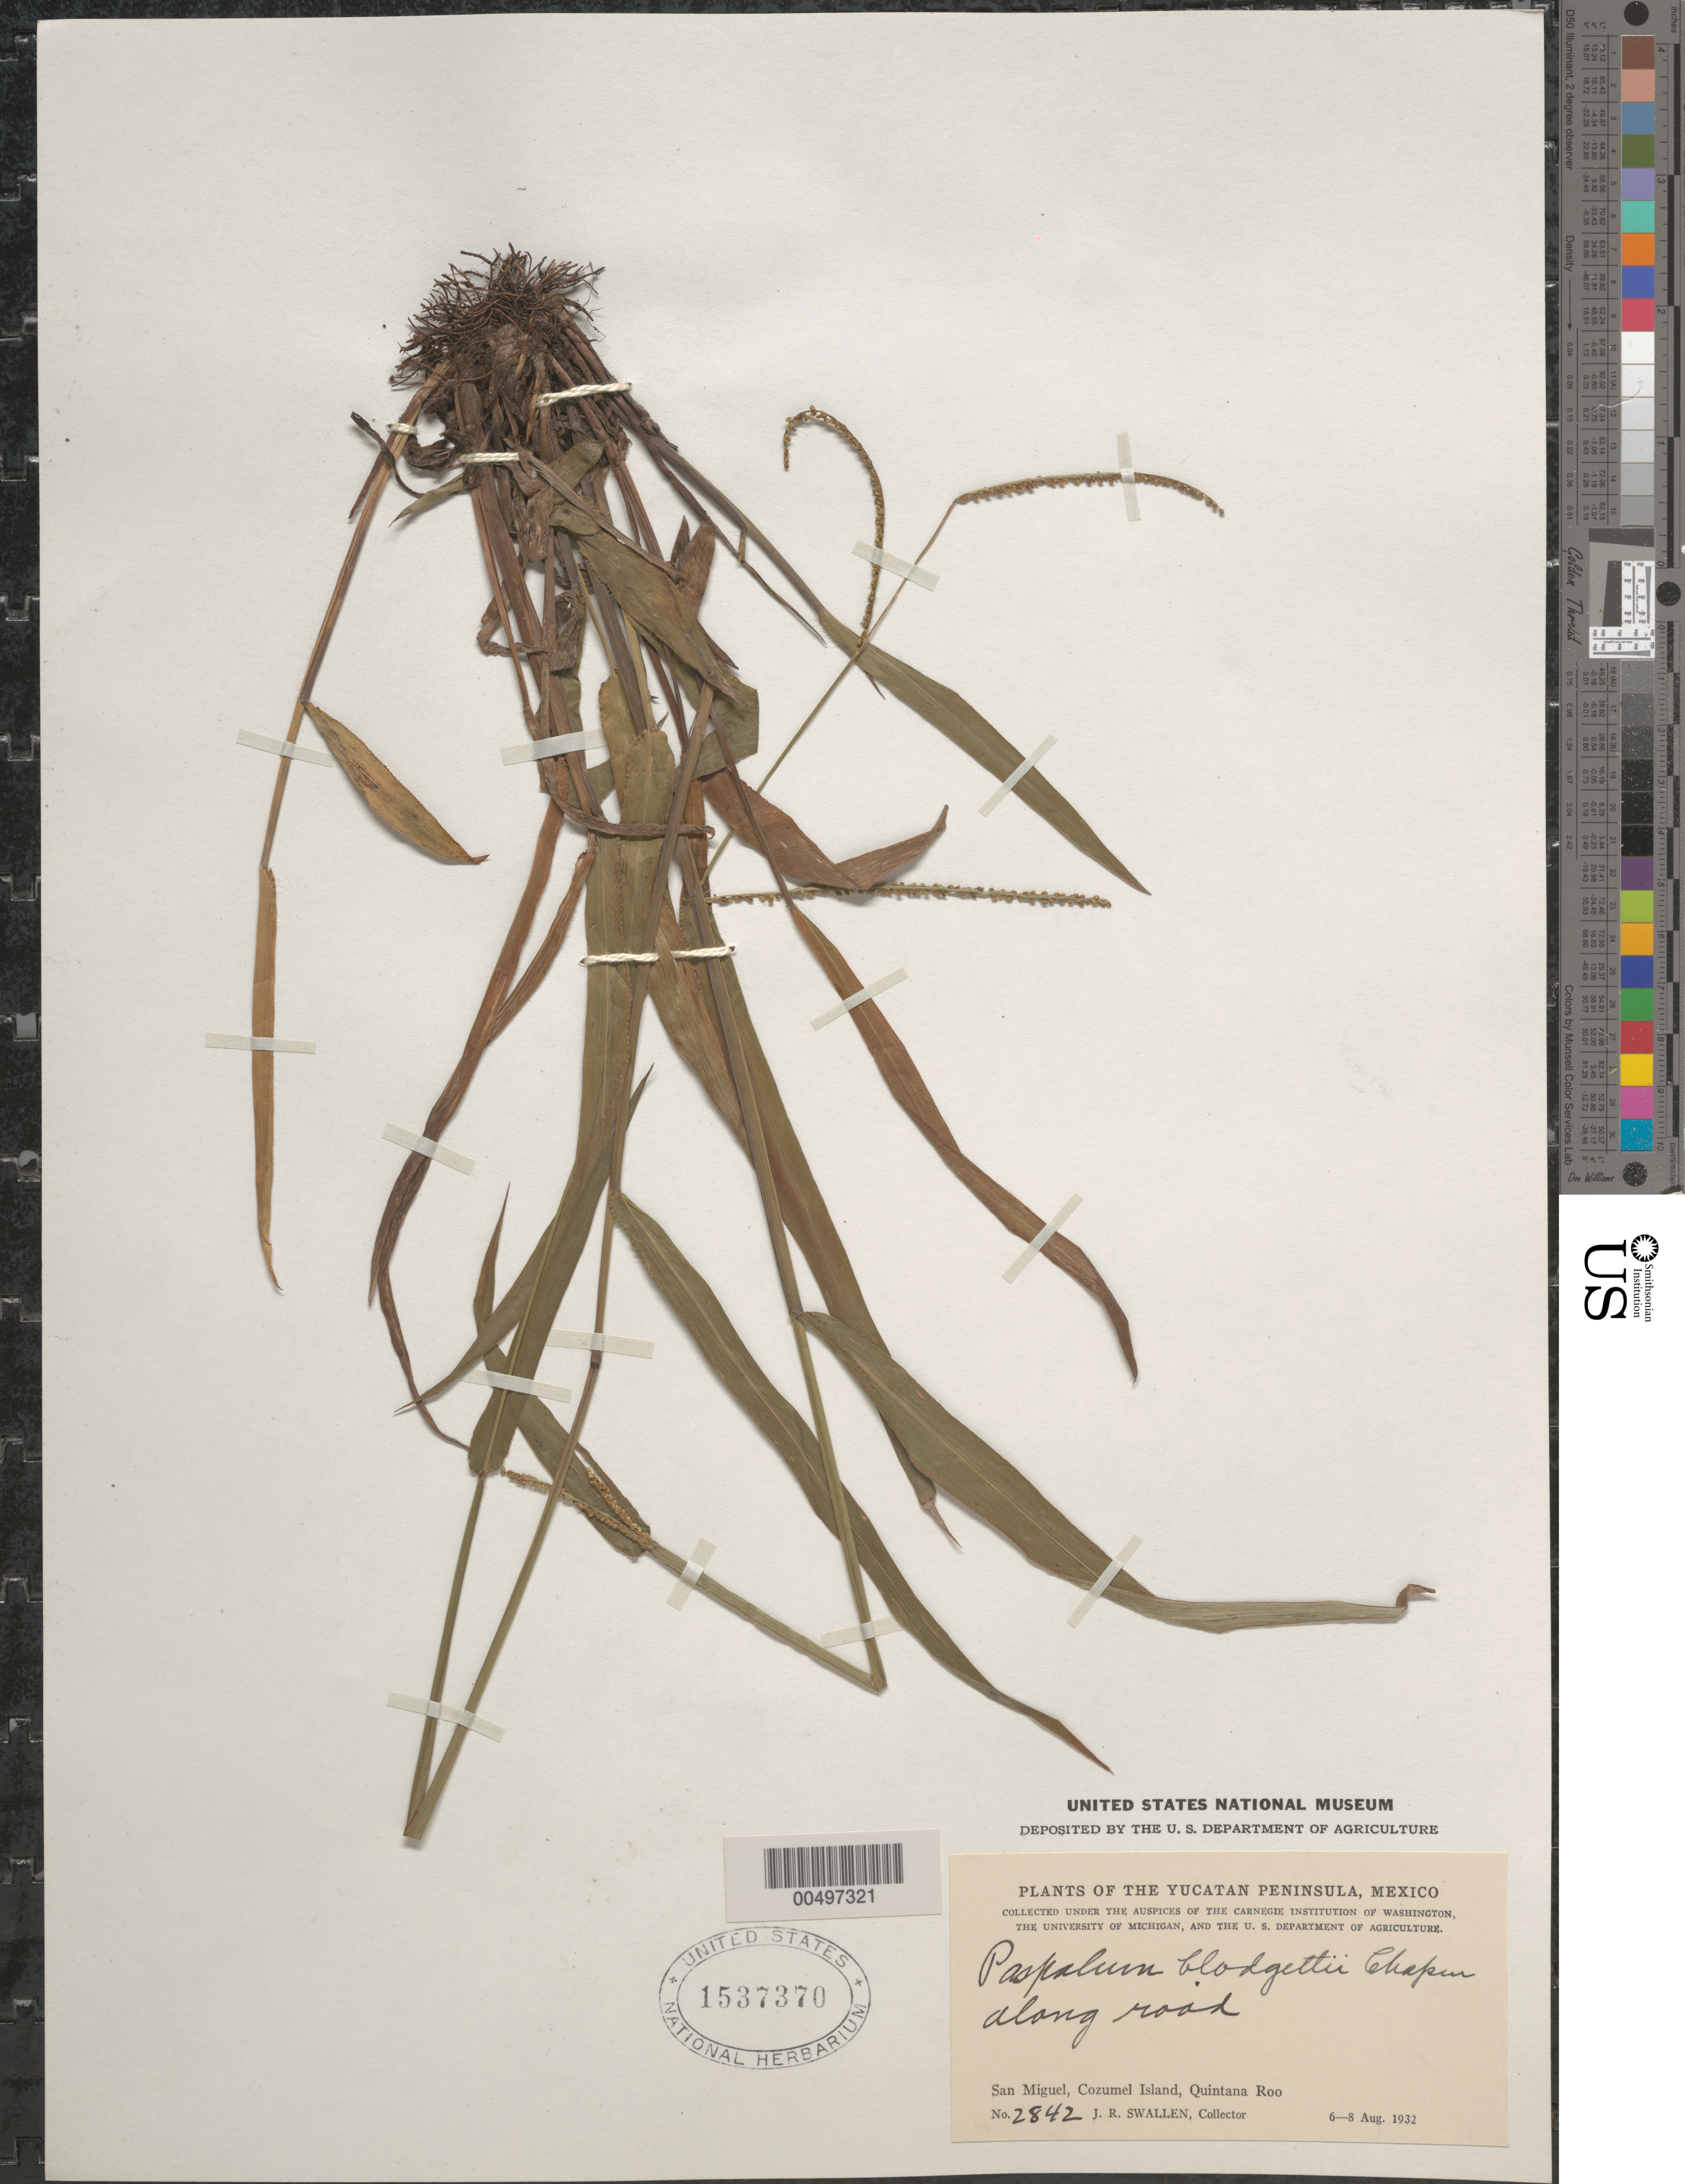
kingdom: Plantae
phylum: Tracheophyta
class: Liliopsida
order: Poales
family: Poaceae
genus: Paspalum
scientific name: Paspalum blodgettii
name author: Chapm.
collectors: J. R. Swallen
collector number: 2842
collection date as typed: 6 Aug 1932 to 8 Aug 1932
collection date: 1932-08-06/1932-08-08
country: Mexico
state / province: Quintana Roo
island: Cozumel Island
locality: Yucatan Peninsula, San Miguel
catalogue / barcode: US 1537370